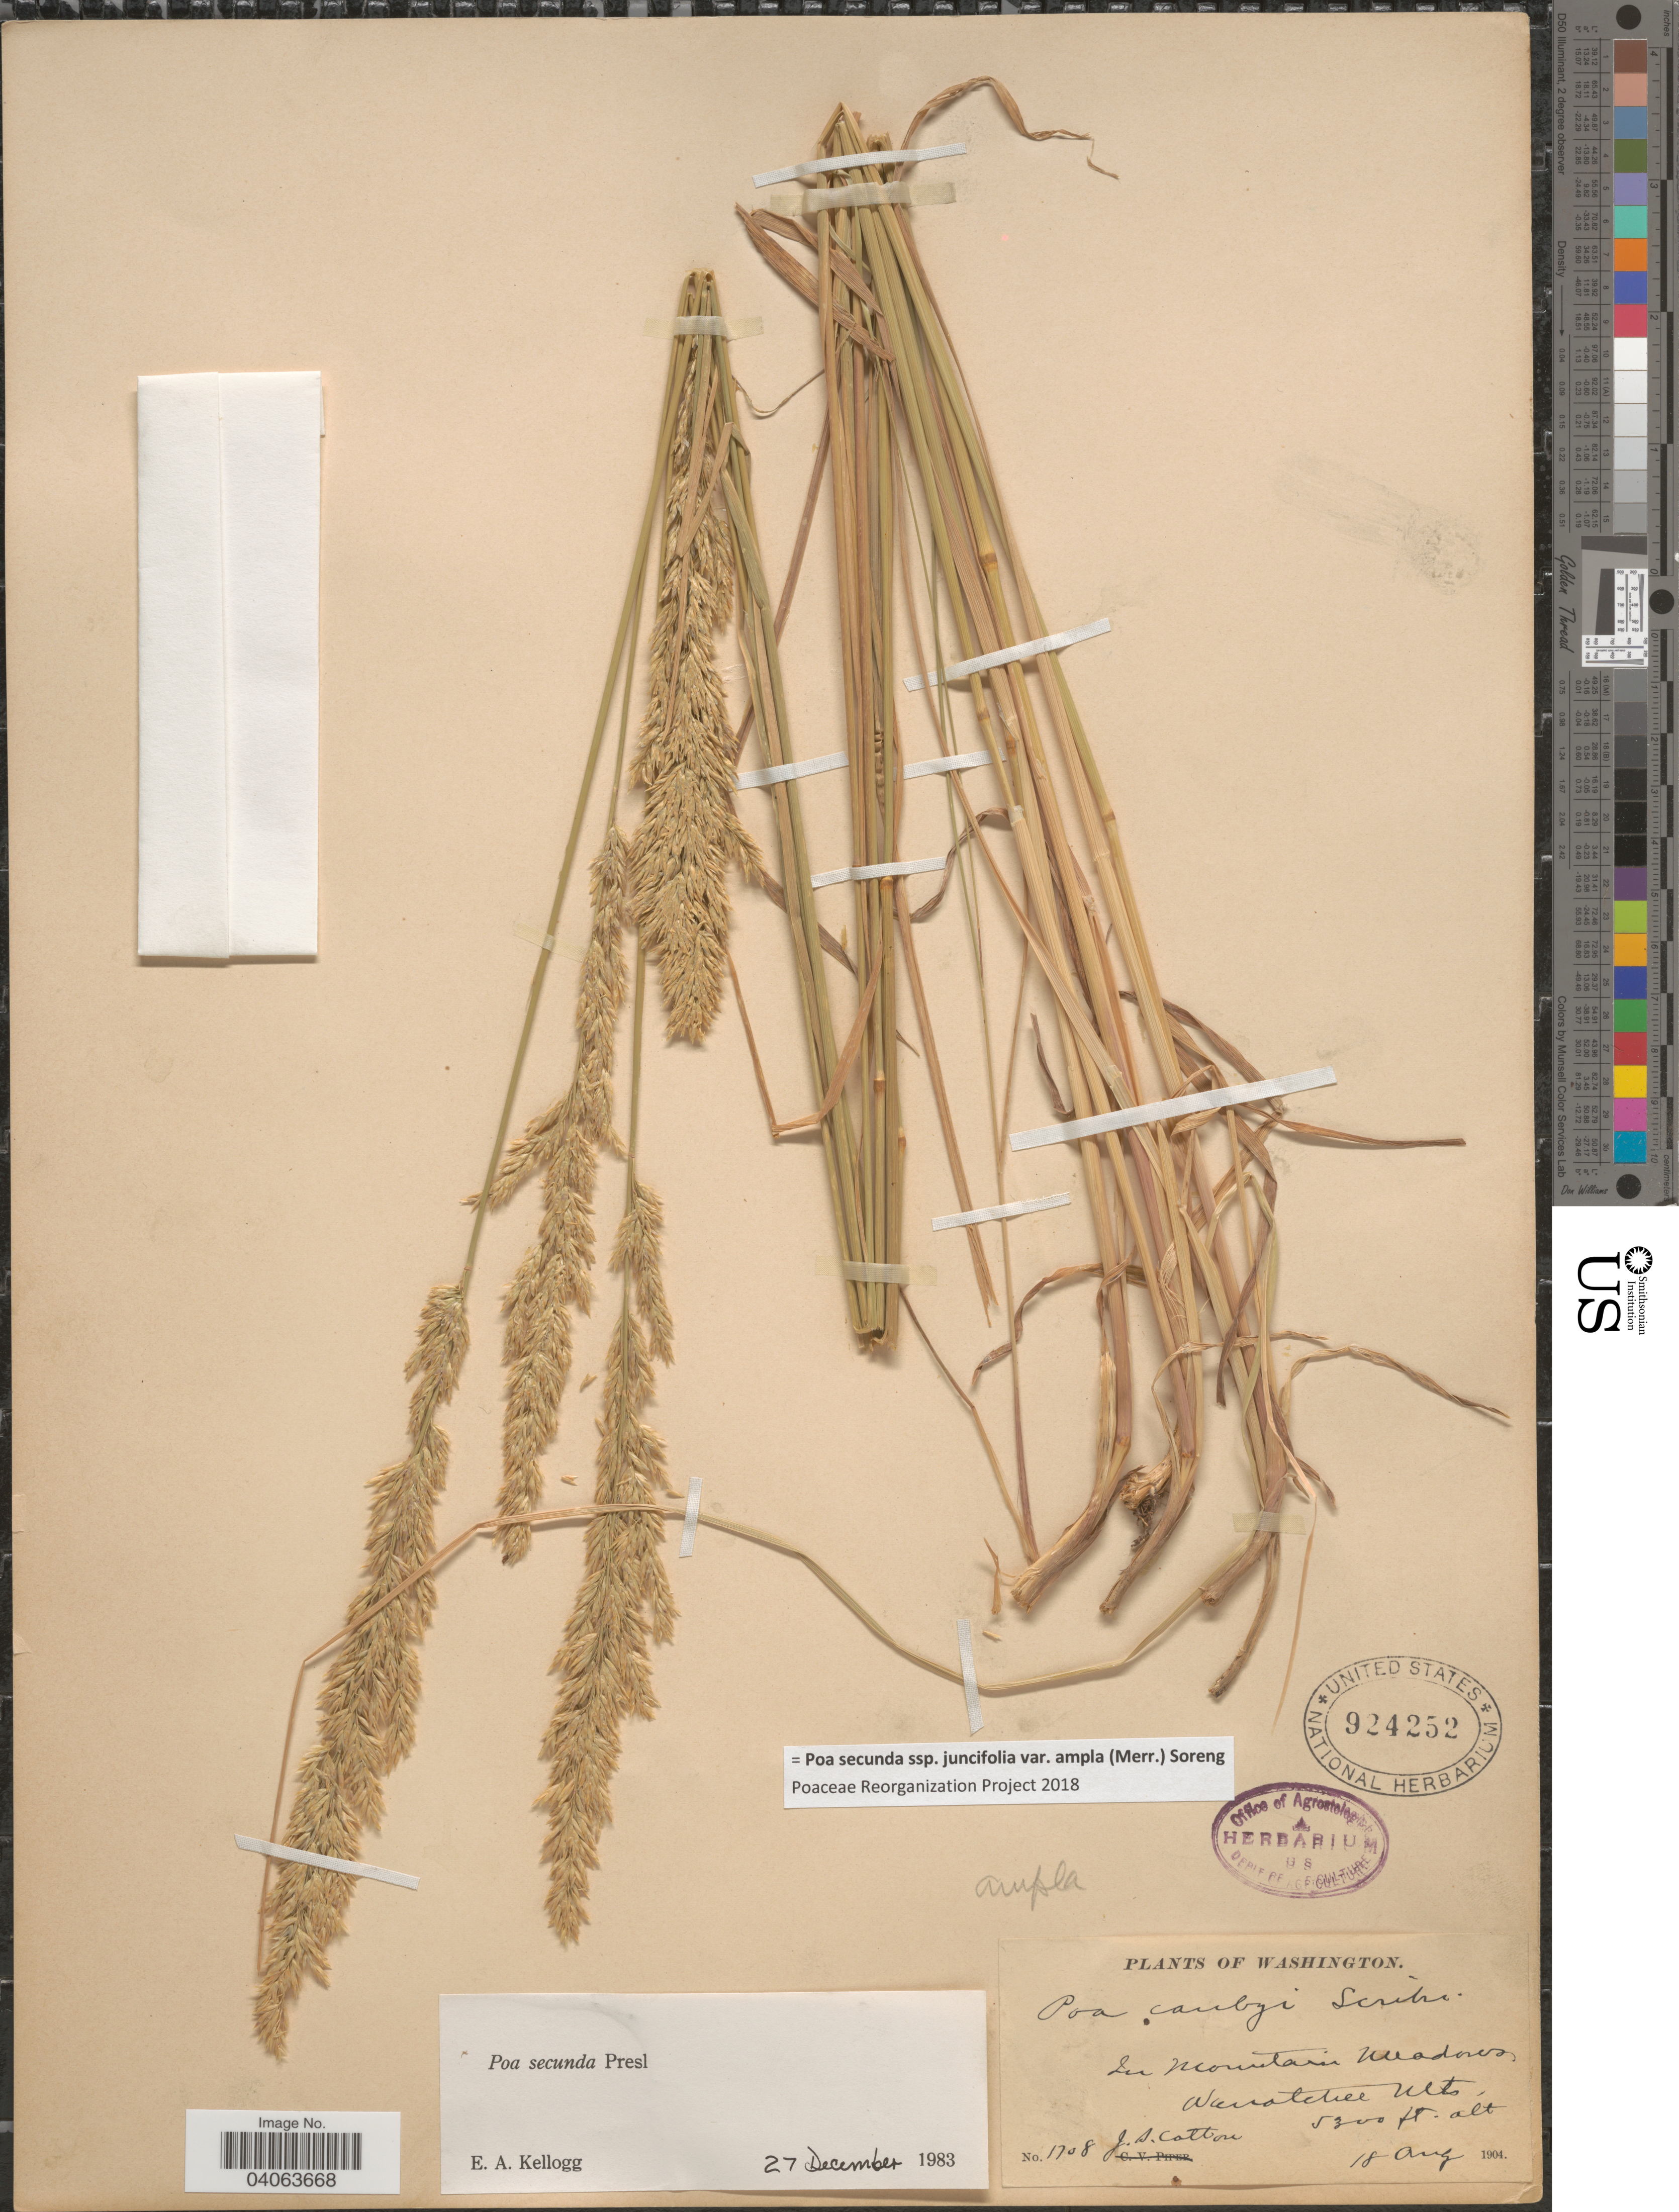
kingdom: Plantae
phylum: Tracheophyta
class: Liliopsida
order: Poales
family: Poaceae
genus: Poa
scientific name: Poa secunda subsp. juncifolia var. ampla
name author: (Merr.) Soreng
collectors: J. S. Cotton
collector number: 1708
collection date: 1904-08-18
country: United States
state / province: Washington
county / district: Chelan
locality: In Mountain Meadows, Wenatchee Mts.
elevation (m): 1615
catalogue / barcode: US 924252